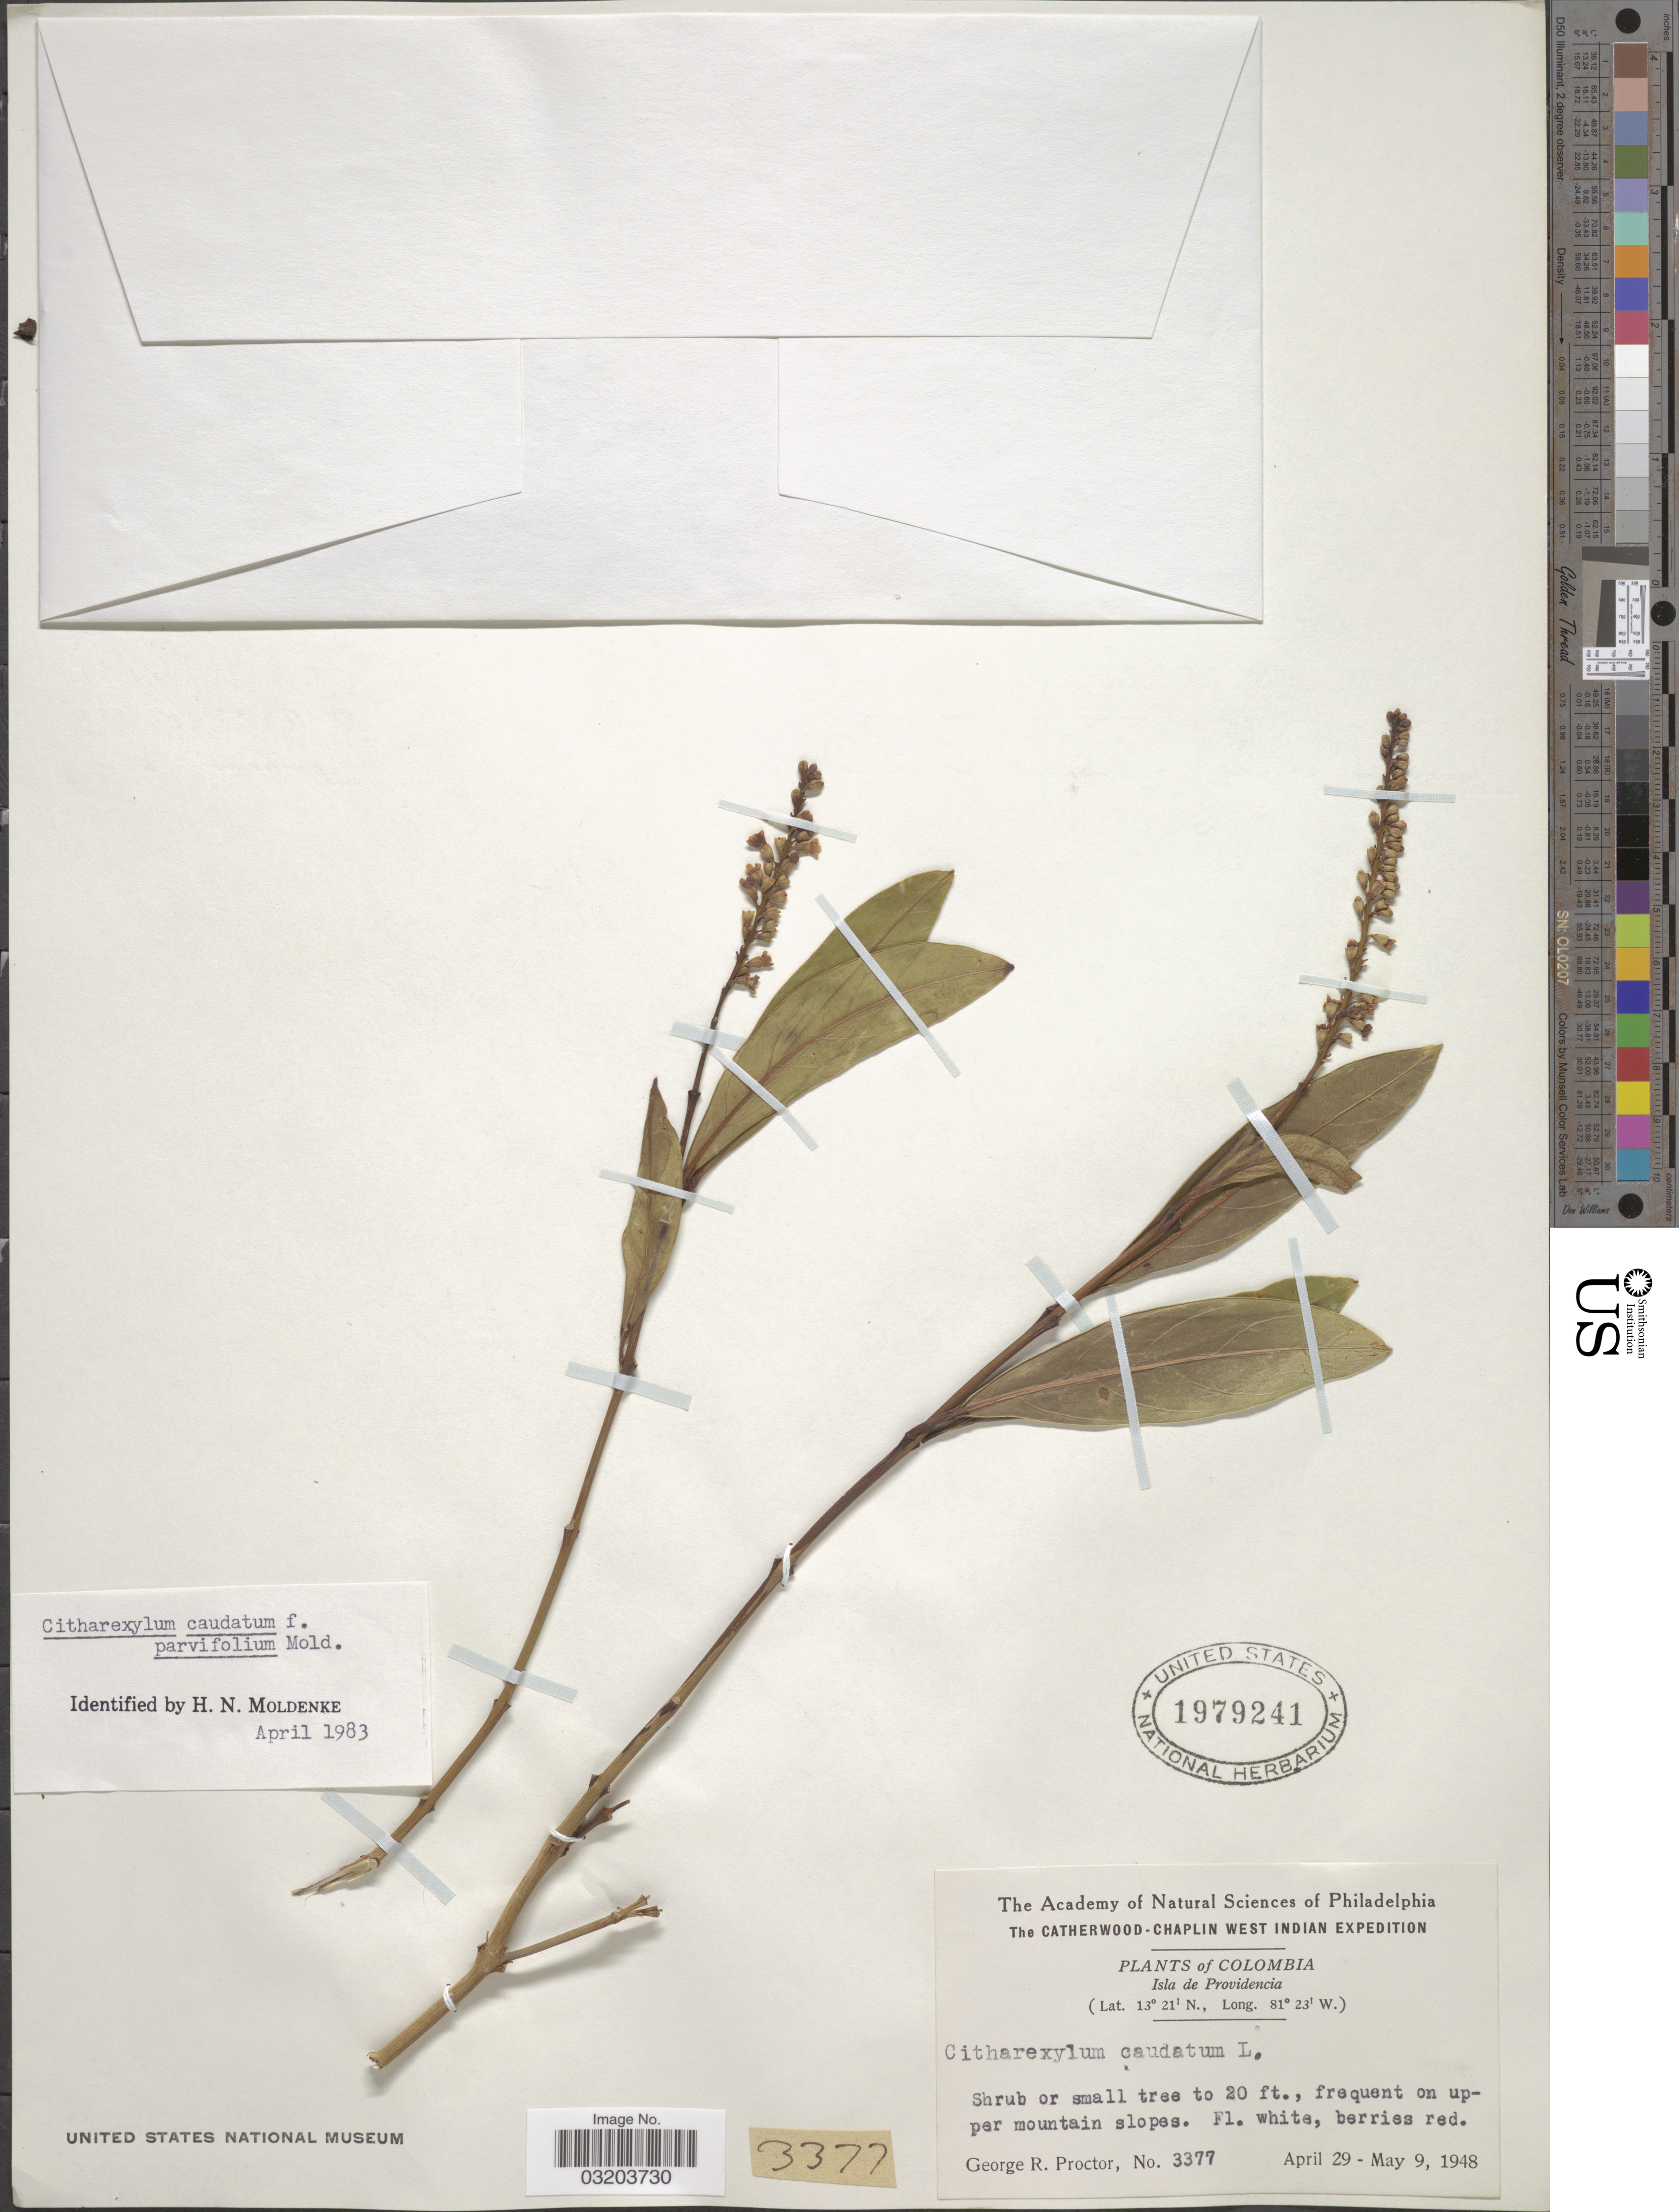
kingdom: Plantae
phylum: Tracheophyta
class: Magnoliopsida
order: Lamiales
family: Verbenaceae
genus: Citharexylum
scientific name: Citharexylum caudatum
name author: L.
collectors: G. Proctor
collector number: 3377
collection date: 1948-04-29/1948-05-09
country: Colombia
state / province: San Andres y Providencia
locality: Isla de Providencia.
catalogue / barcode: US 1979241